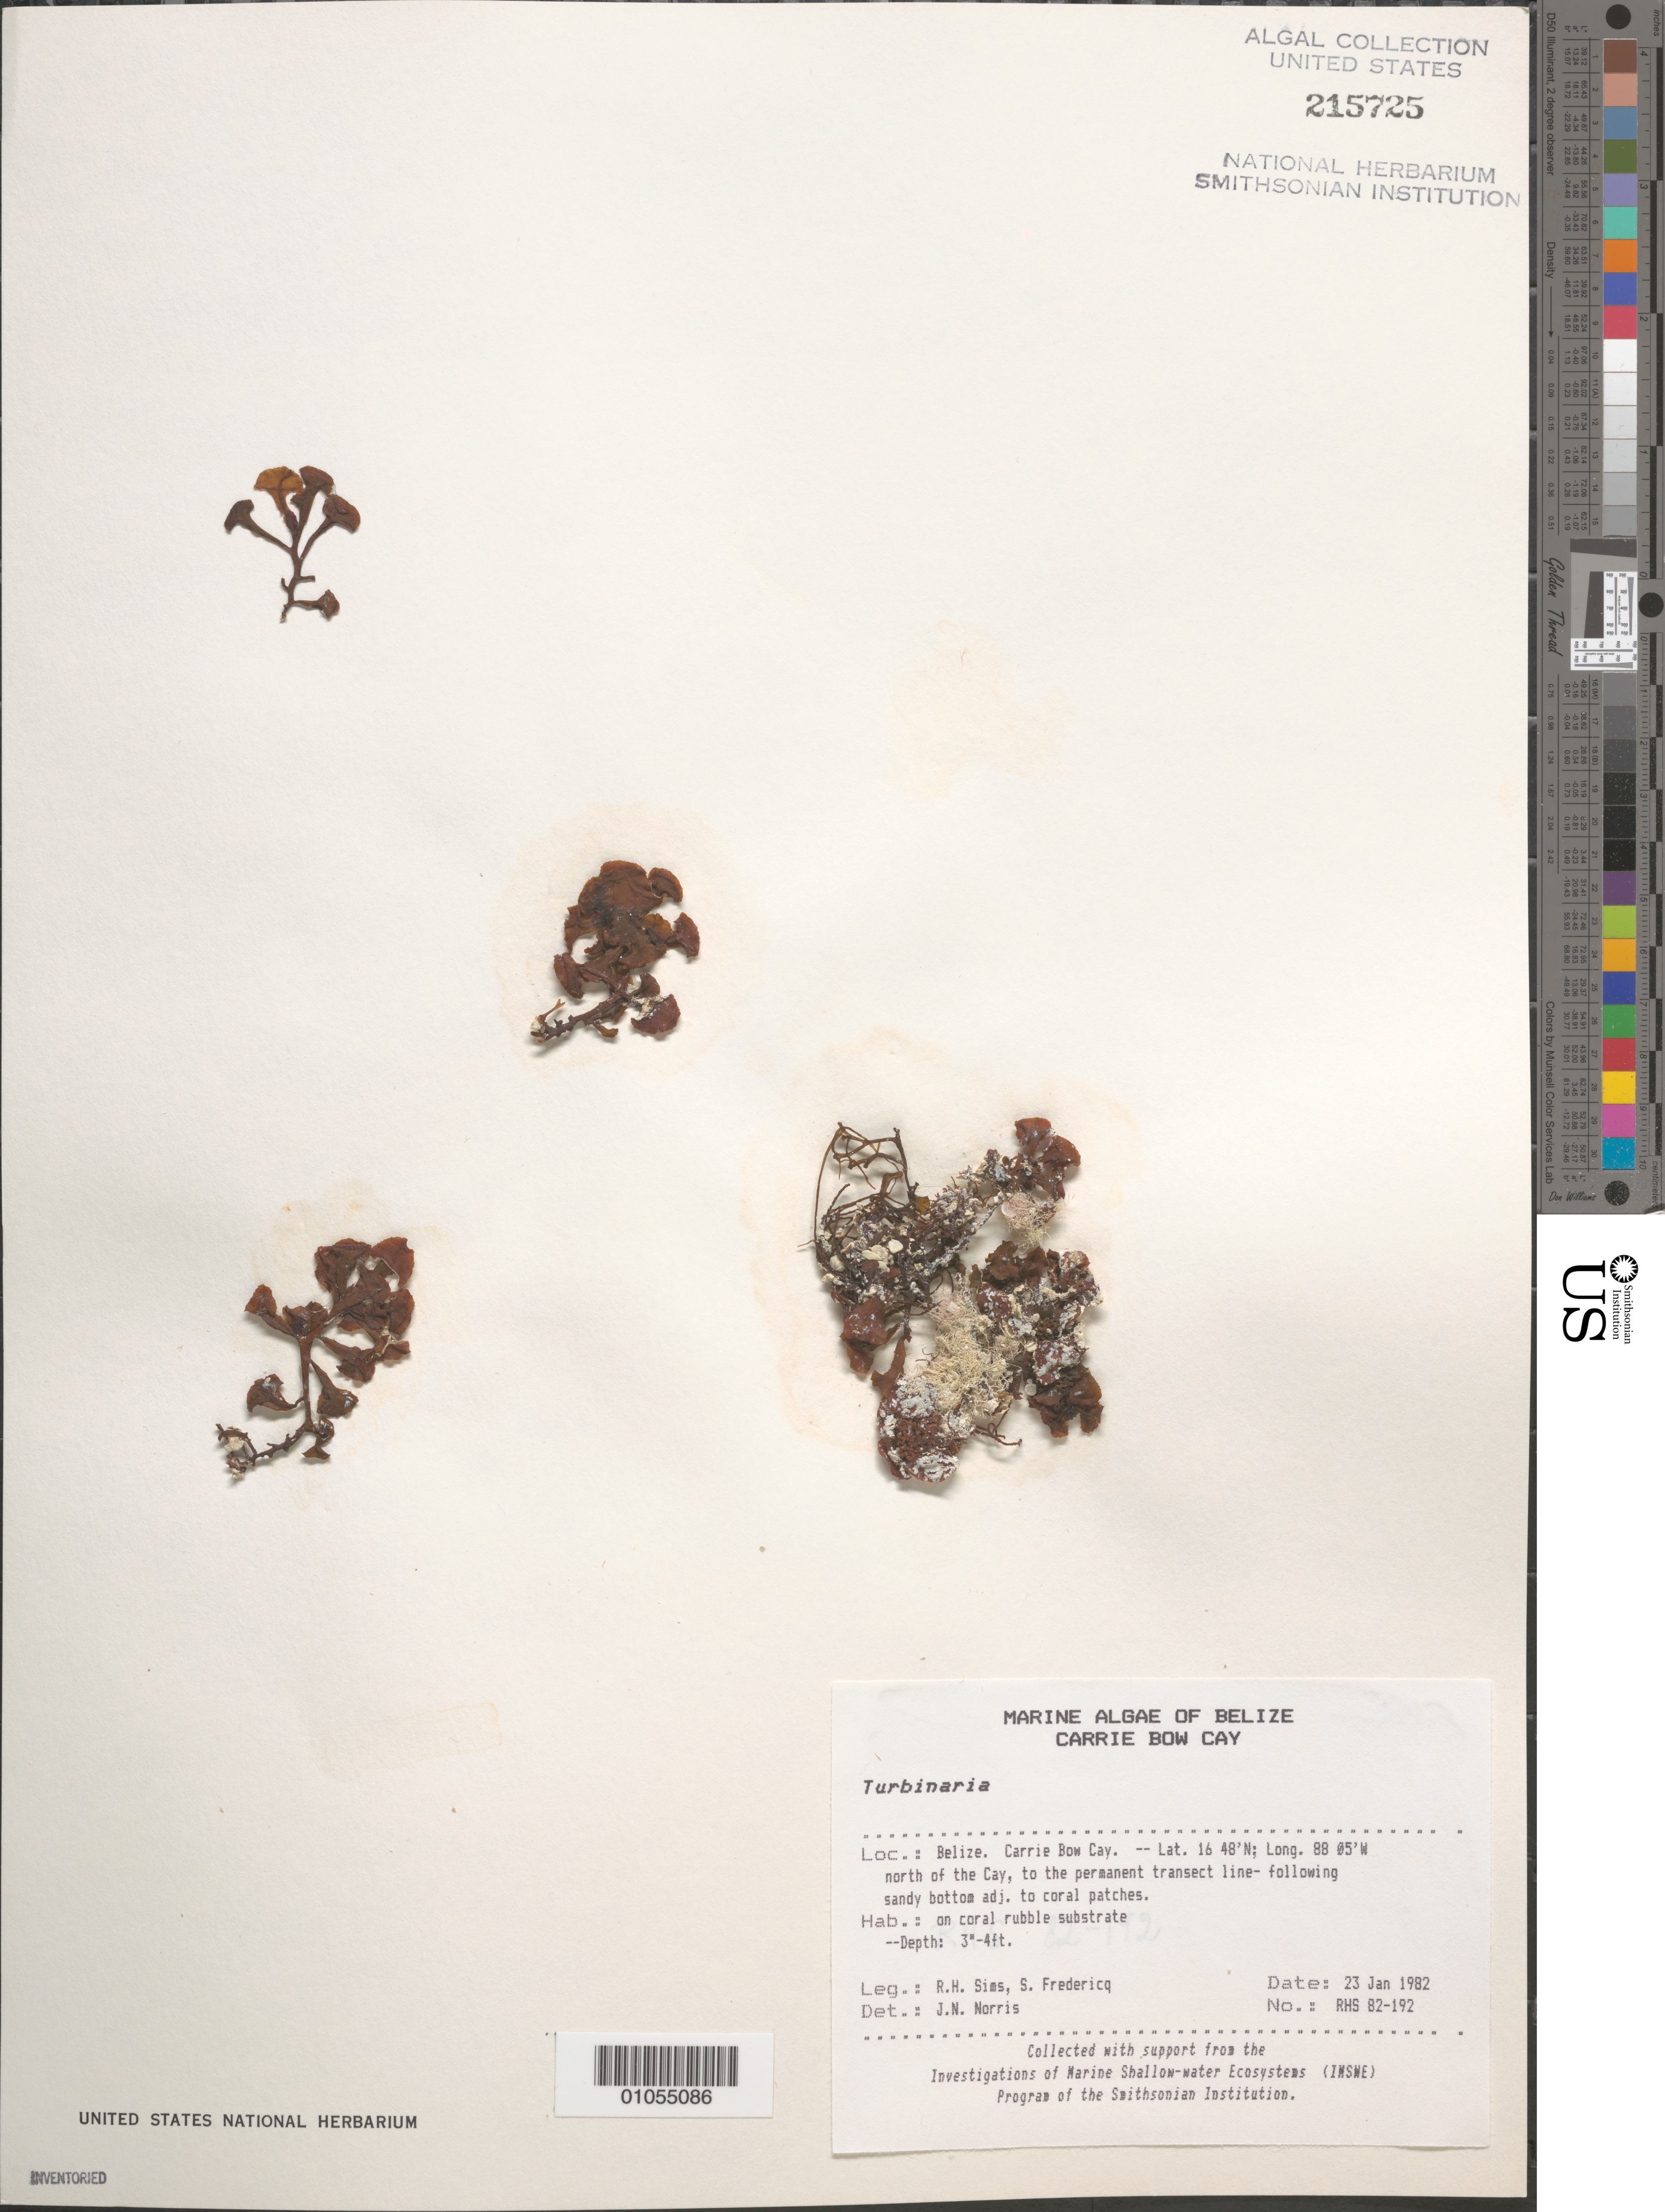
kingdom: Chromista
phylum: Ochrophyta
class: Phaeophyceae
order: Fucales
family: Sargassaceae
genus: Turbinaria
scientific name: Turbinaria sp.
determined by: Norris, James N.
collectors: R. H. Sims & S. Fredericq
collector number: RHS 82-192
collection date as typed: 23 Jan 1982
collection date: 1982-01-23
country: Belize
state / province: Stann Creek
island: Carrie Bow Cay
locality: North of the cay, to the permanent transect line-following sandy bottom adjacent to coral patches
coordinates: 16 48'N, 88 05'W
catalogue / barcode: US 215725